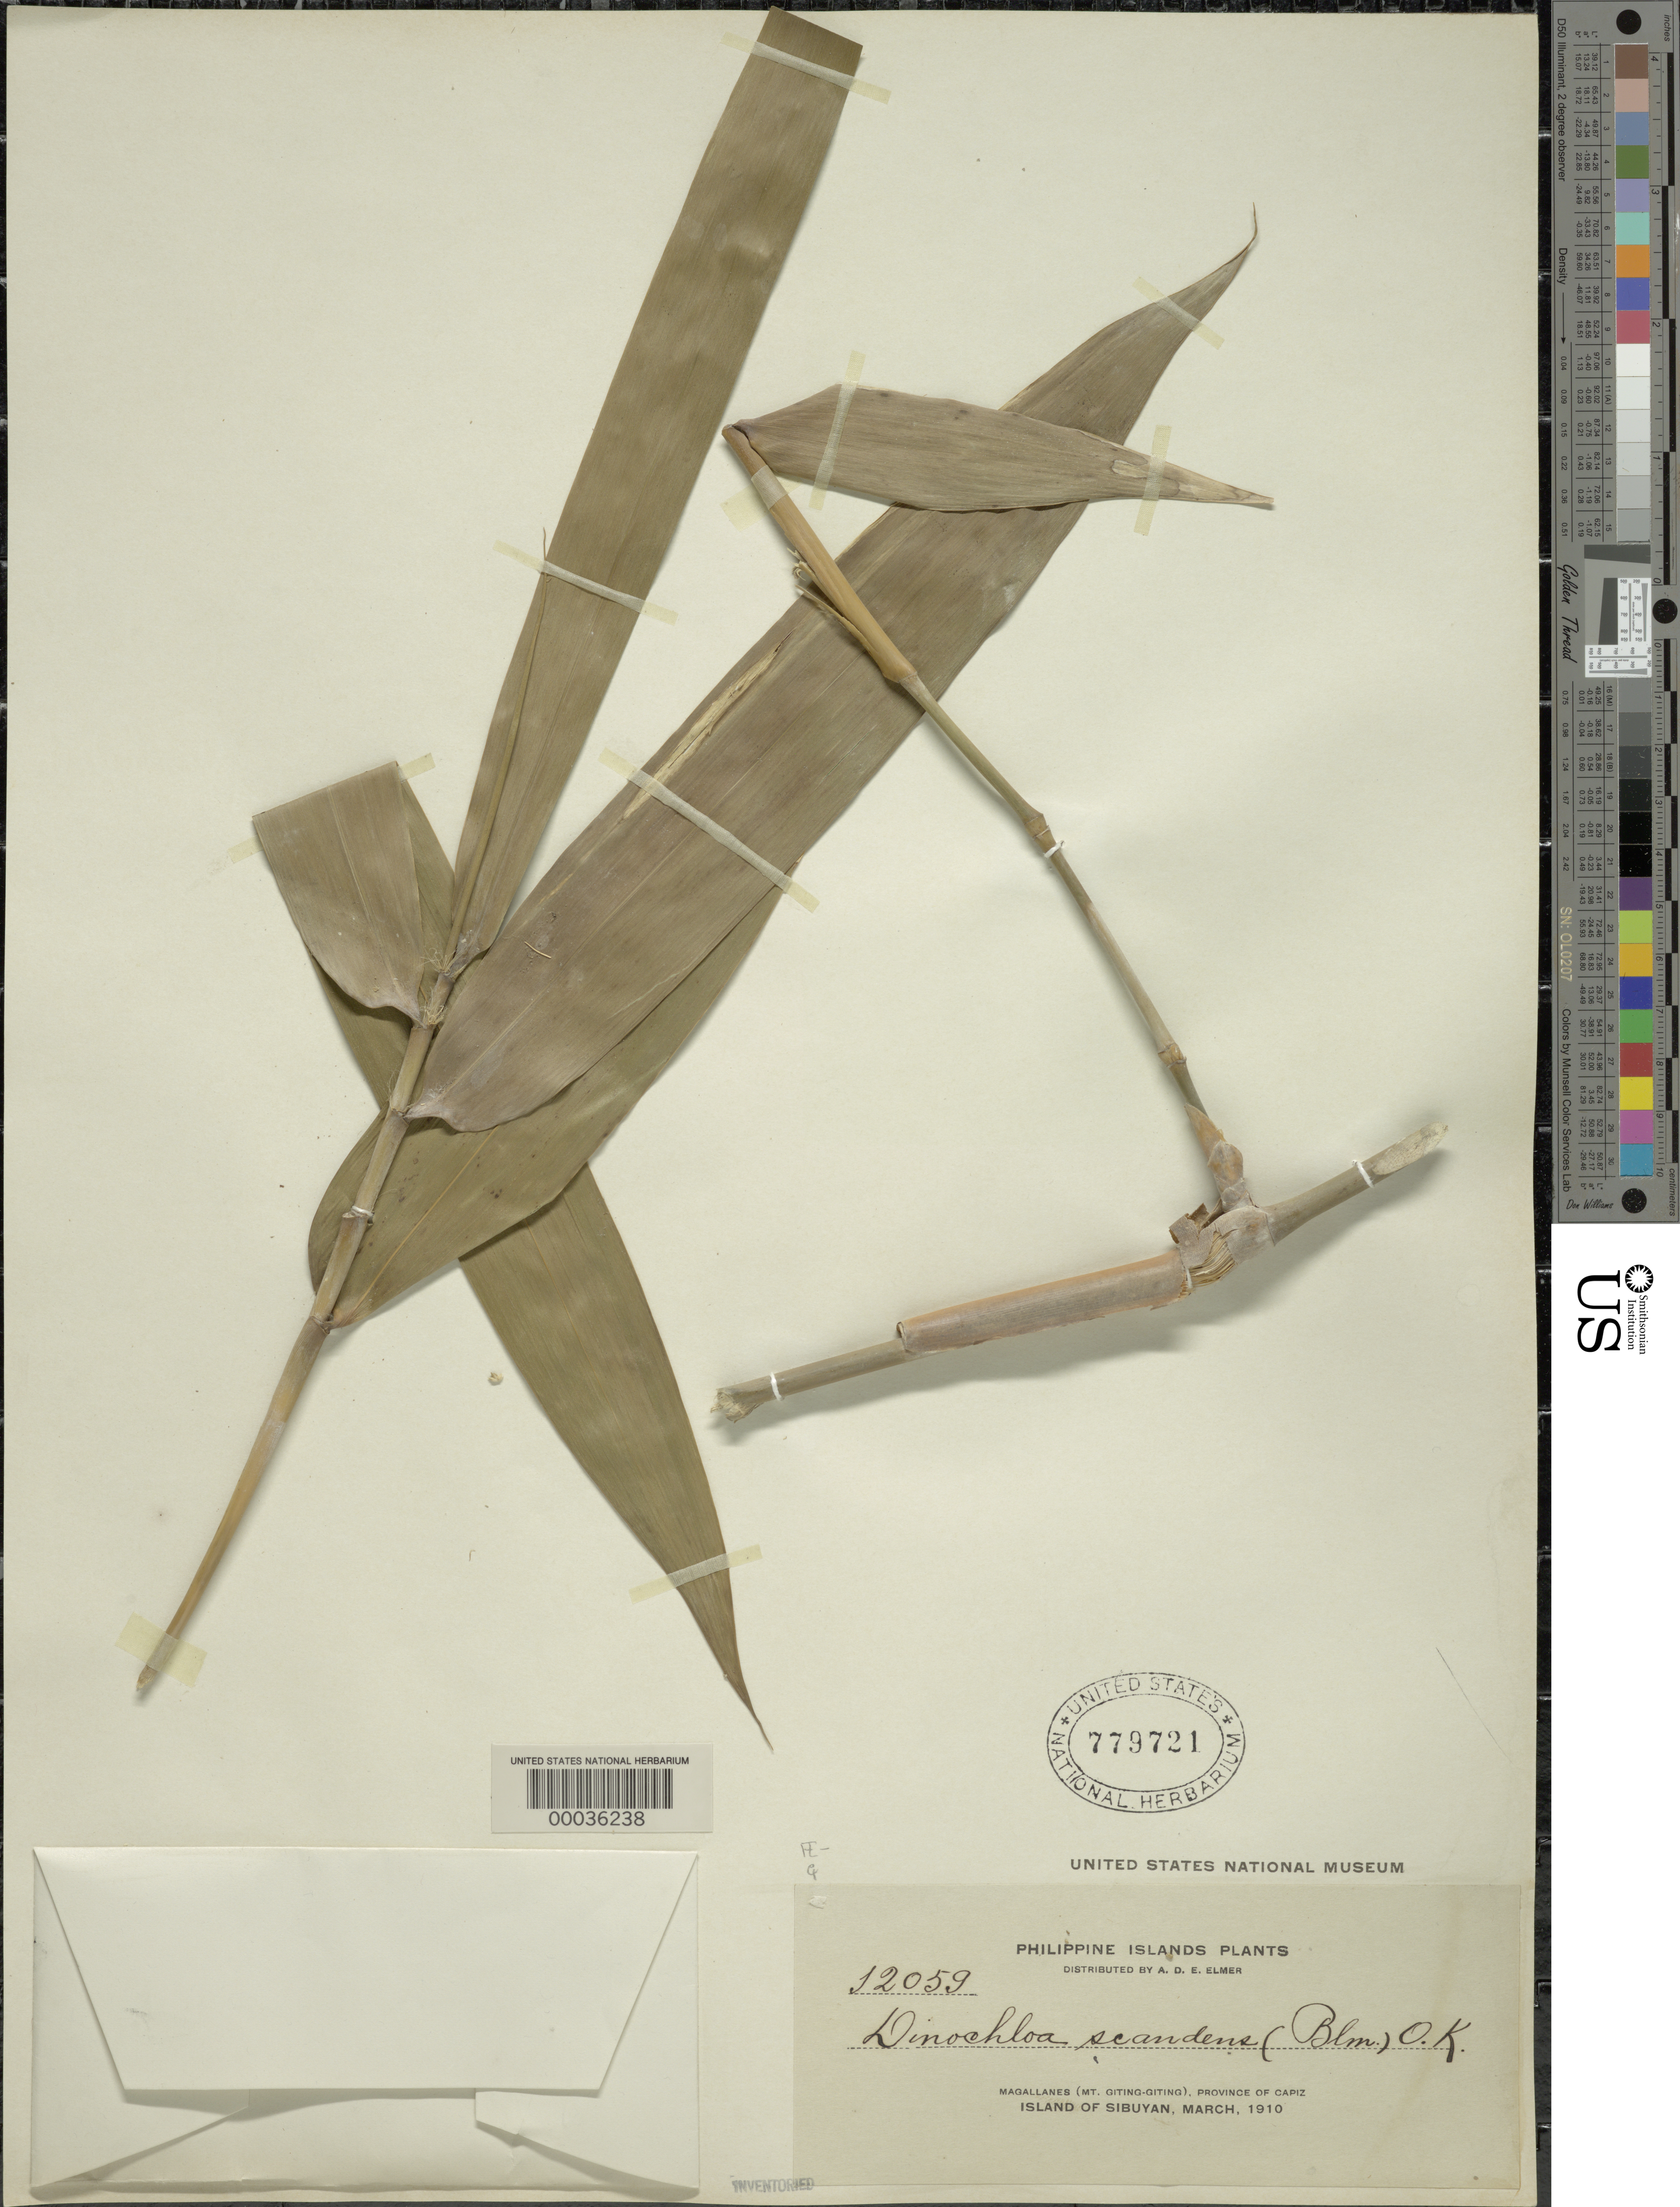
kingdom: Plantae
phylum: Tracheophyta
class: Liliopsida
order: Poales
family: Poaceae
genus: Dinochloa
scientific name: Dinochloa scandens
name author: (Blume ex Nees) Kuntze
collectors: A. D. E. Elmer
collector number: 12059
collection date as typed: Mar 1910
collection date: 1910-03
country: Philippines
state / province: Mimaropa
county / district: Romblon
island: Sibuyan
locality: Magallanes (mt. giting-giting), capiz prov. (?)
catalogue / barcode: US 779721